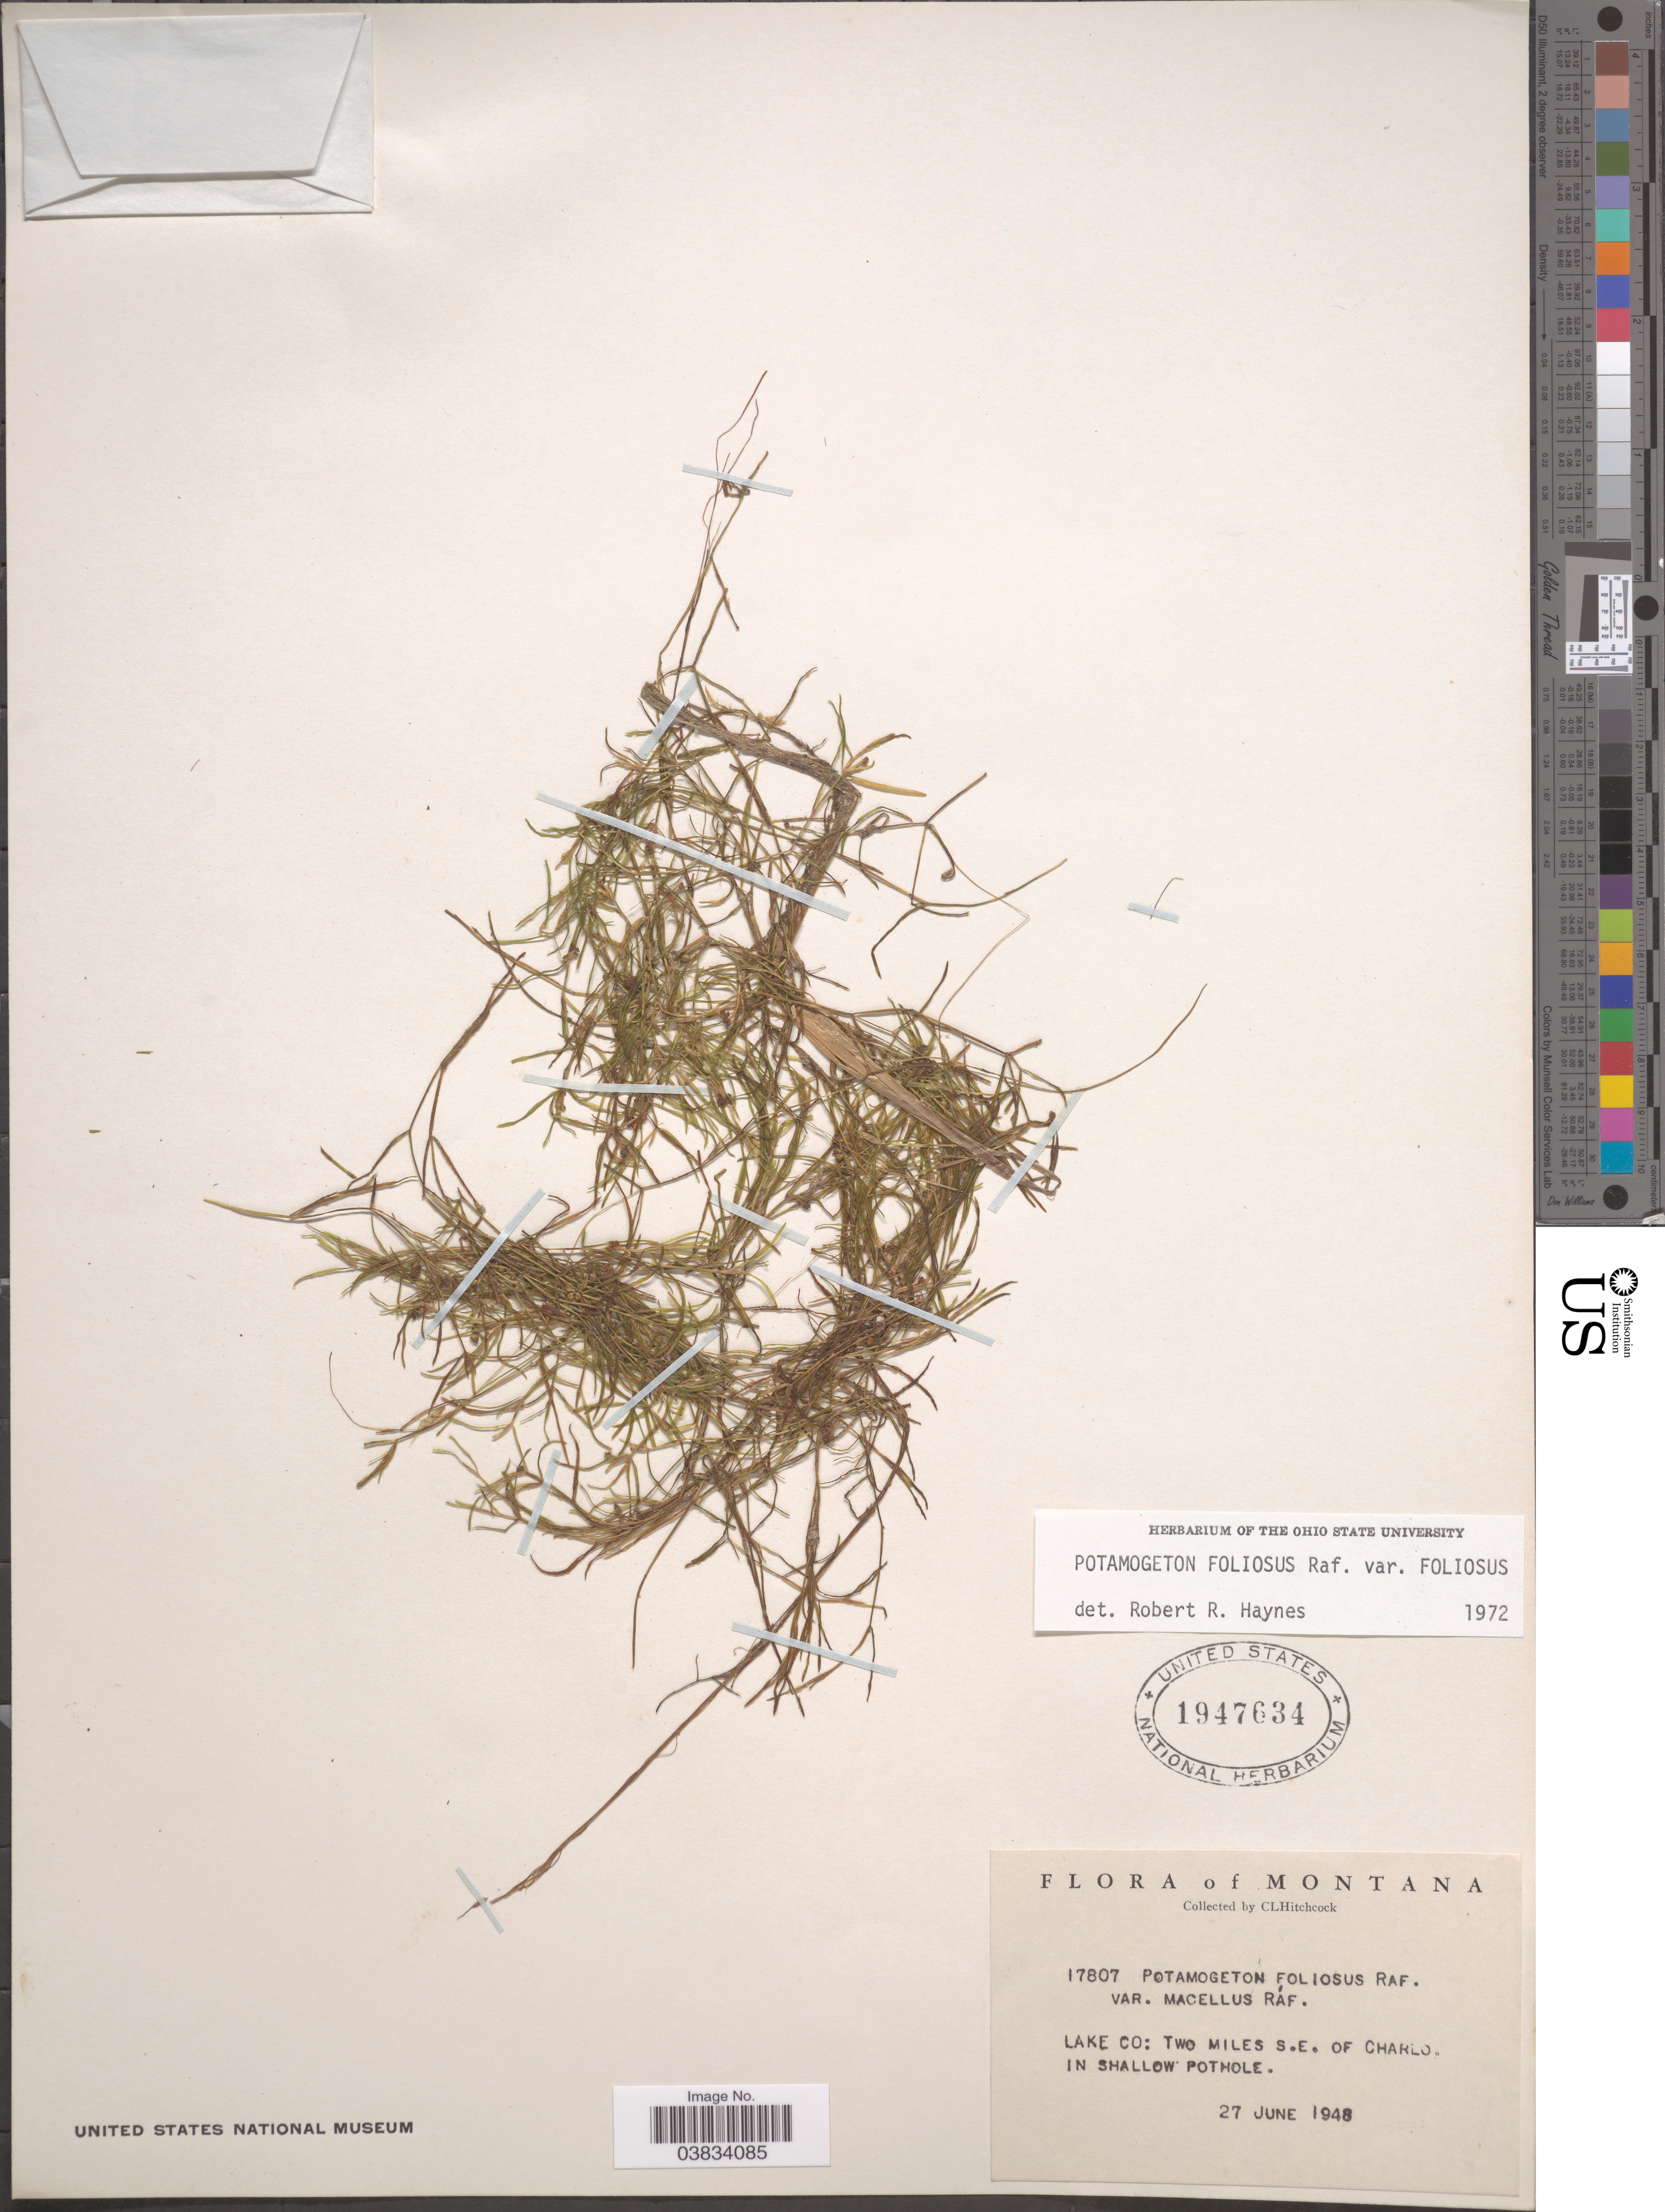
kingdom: Plantae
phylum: Tracheophyta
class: Liliopsida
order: Alismatales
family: Potamogetonaceae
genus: Potamogeton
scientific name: Potamogeton foliosus var. foliosus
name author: Raf.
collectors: C. L. Hitchcock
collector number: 17807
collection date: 1948-06-27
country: United States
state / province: Montana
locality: Lake Co: Two miles s.e. of Charlo. In shallow pothole.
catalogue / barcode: US 1947634